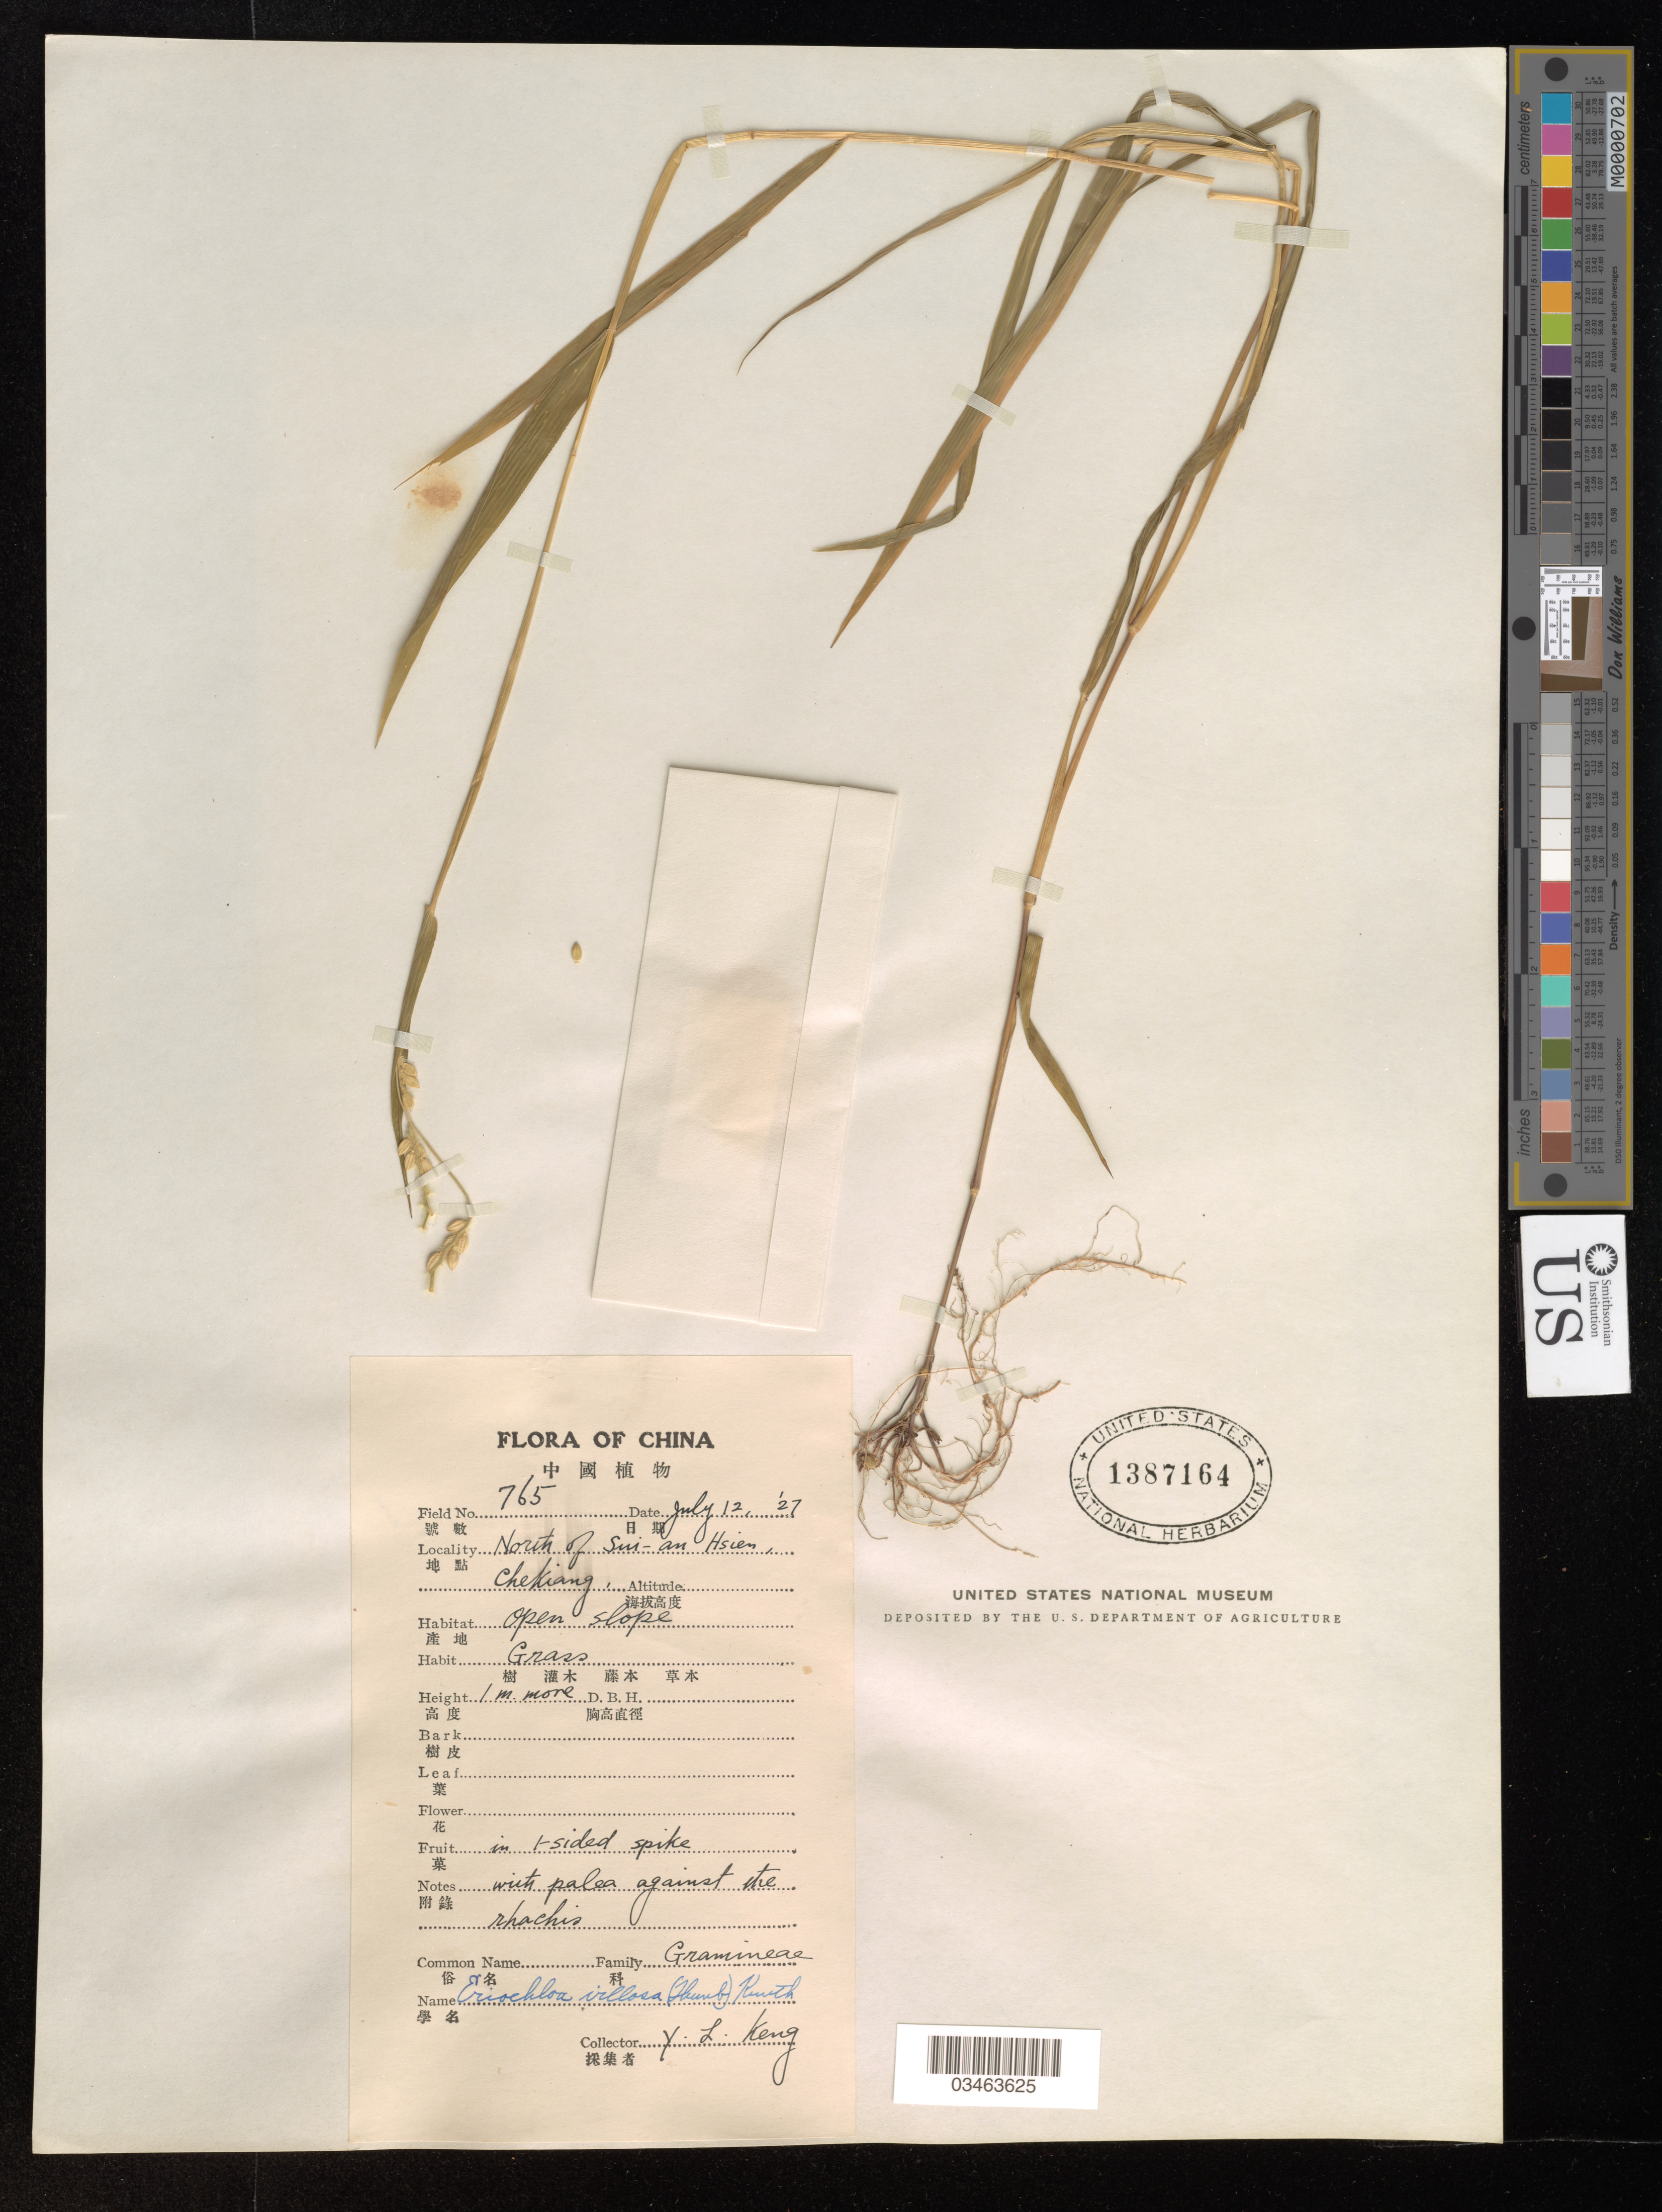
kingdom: Plantae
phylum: Tracheophyta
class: Liliopsida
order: Poales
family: Poaceae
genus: Eriochloa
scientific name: Eriochloa villosa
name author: (Thunb.) Kunth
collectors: Y. L. Keng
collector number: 765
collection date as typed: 12 7 27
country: China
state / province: Zhejiang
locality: North of Sui*-an Hsien, Chekiang.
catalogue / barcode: US 1387164